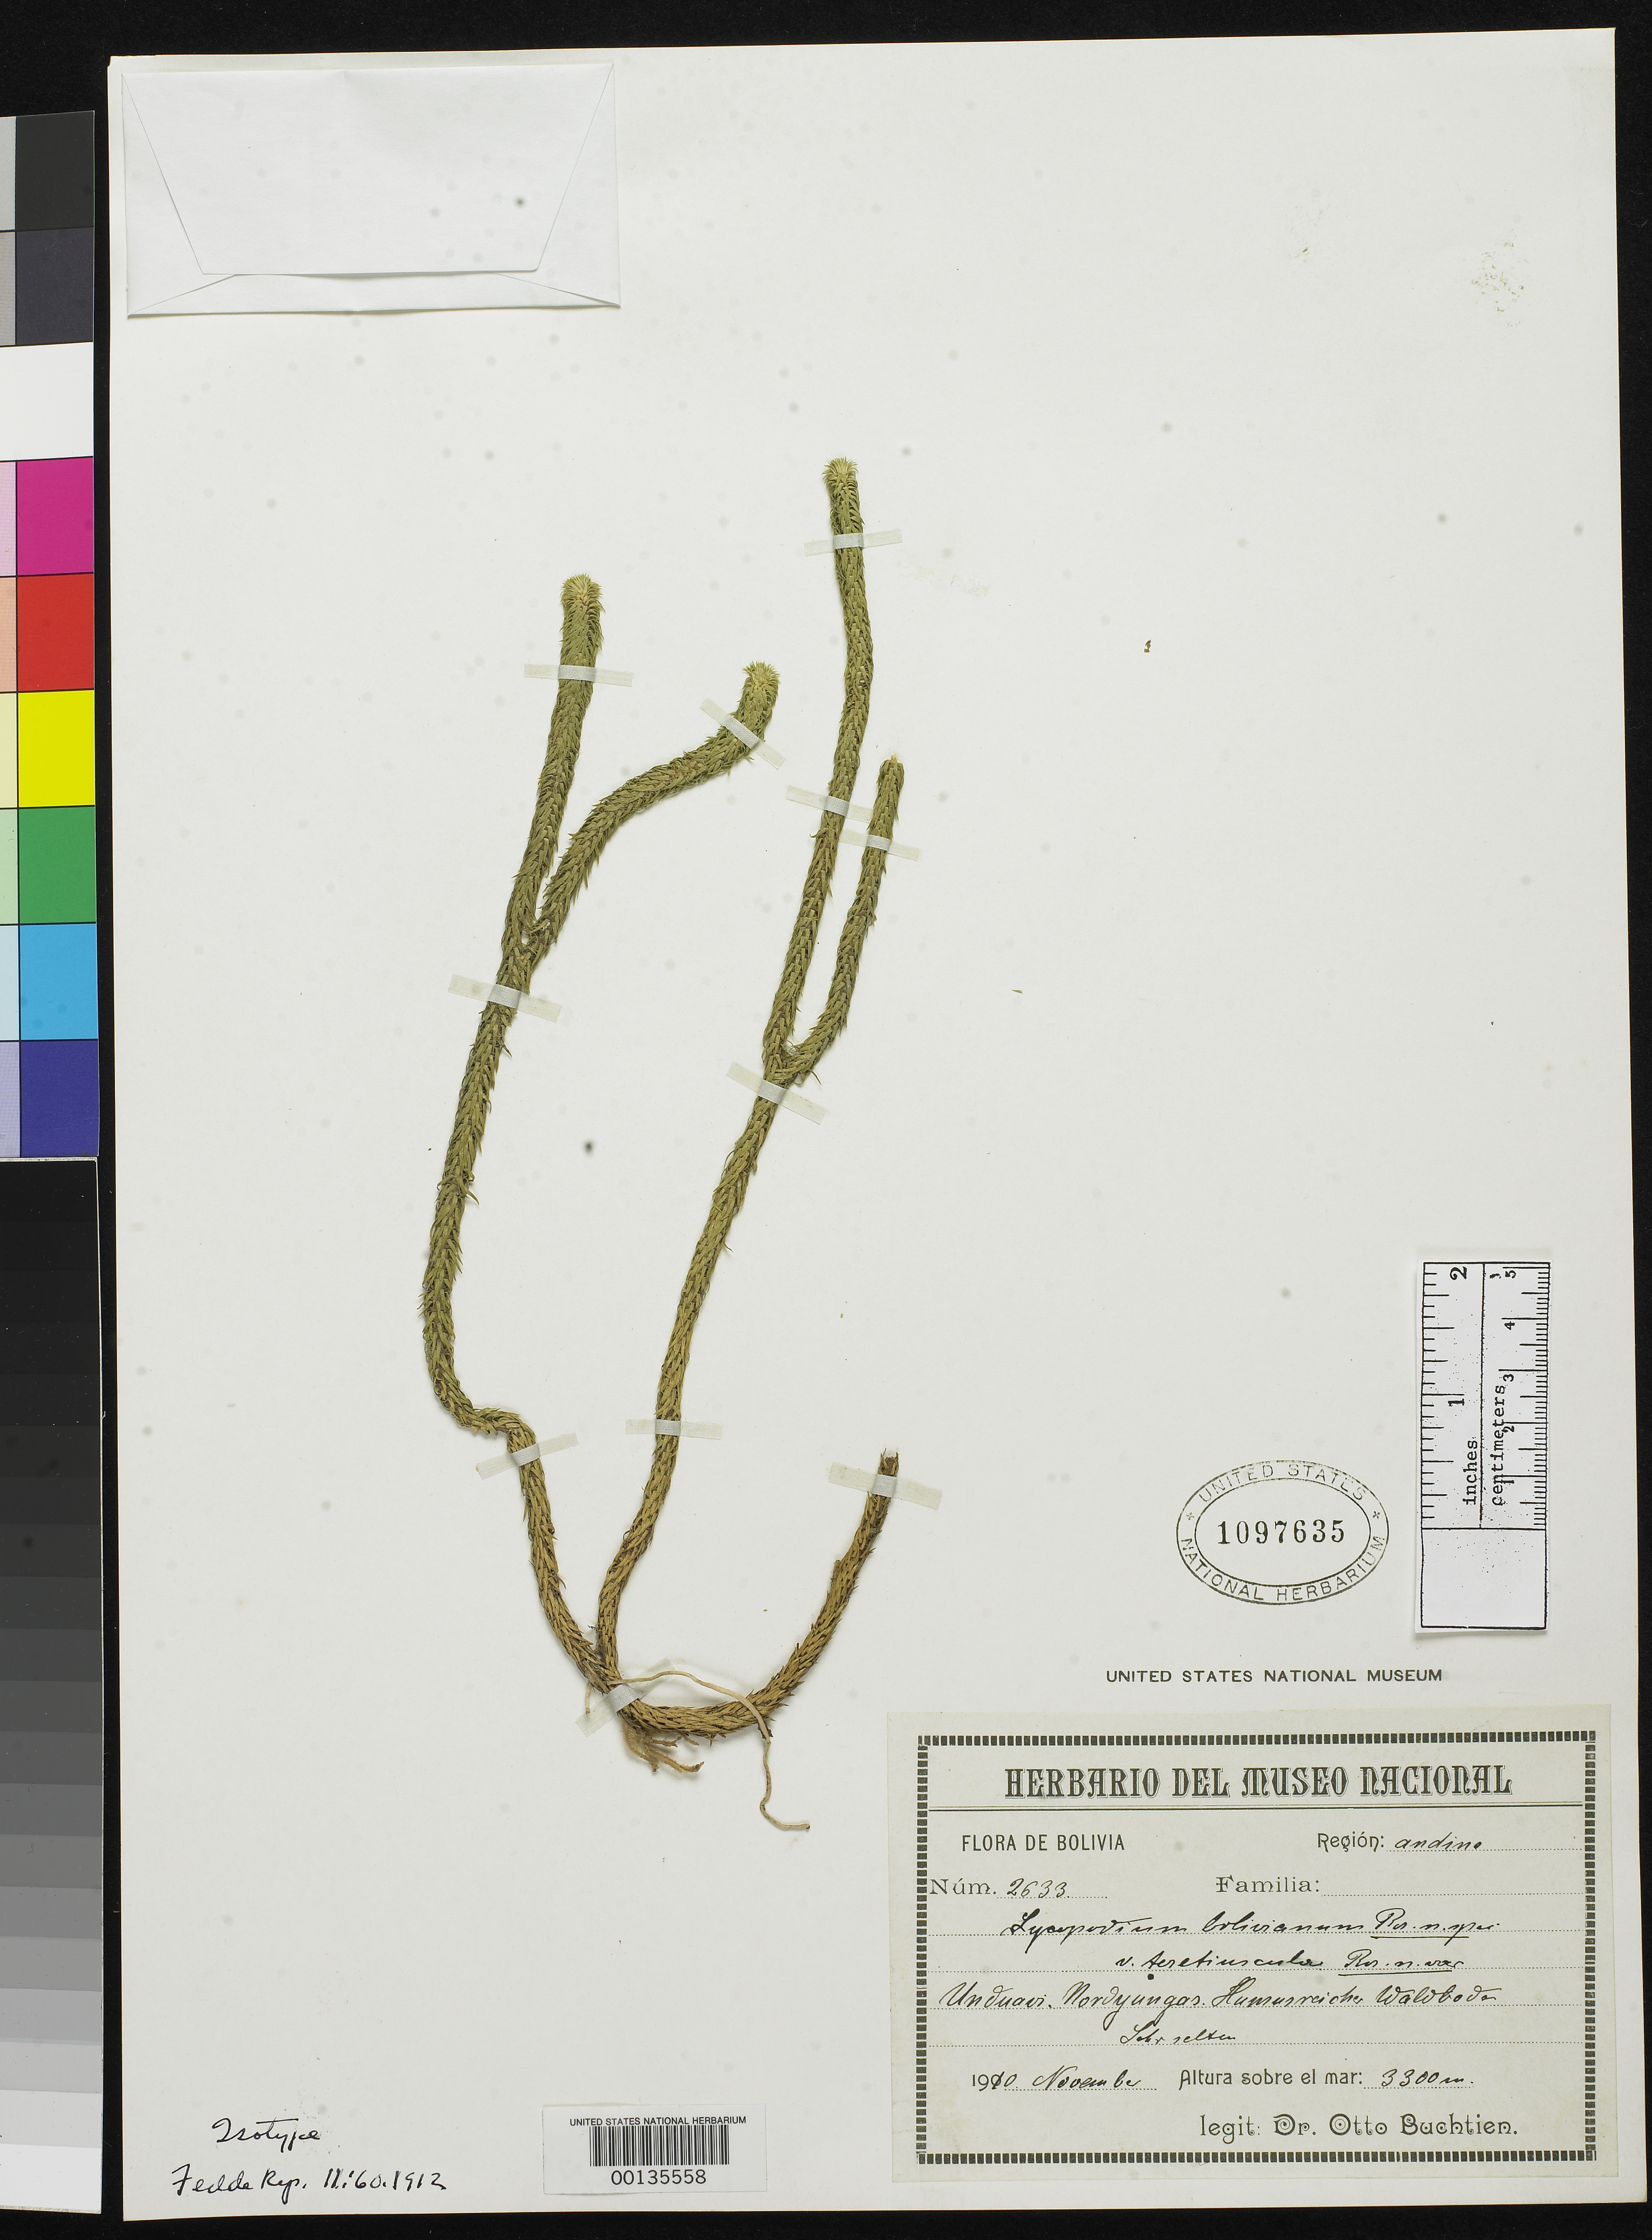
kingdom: Plantae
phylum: Tracheophyta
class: Lycopodiopsida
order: Lycopodiales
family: Lycopodiaceae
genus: Lycopodium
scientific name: Lycopodium bolivianum var. teretisculum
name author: Rosenst.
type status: Isotype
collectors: O. Buchtien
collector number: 2633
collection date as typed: Nov 1910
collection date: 1910-11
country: Bolivia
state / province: La Paz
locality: Yungas, Unduavi.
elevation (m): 3300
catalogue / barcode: US 1097635